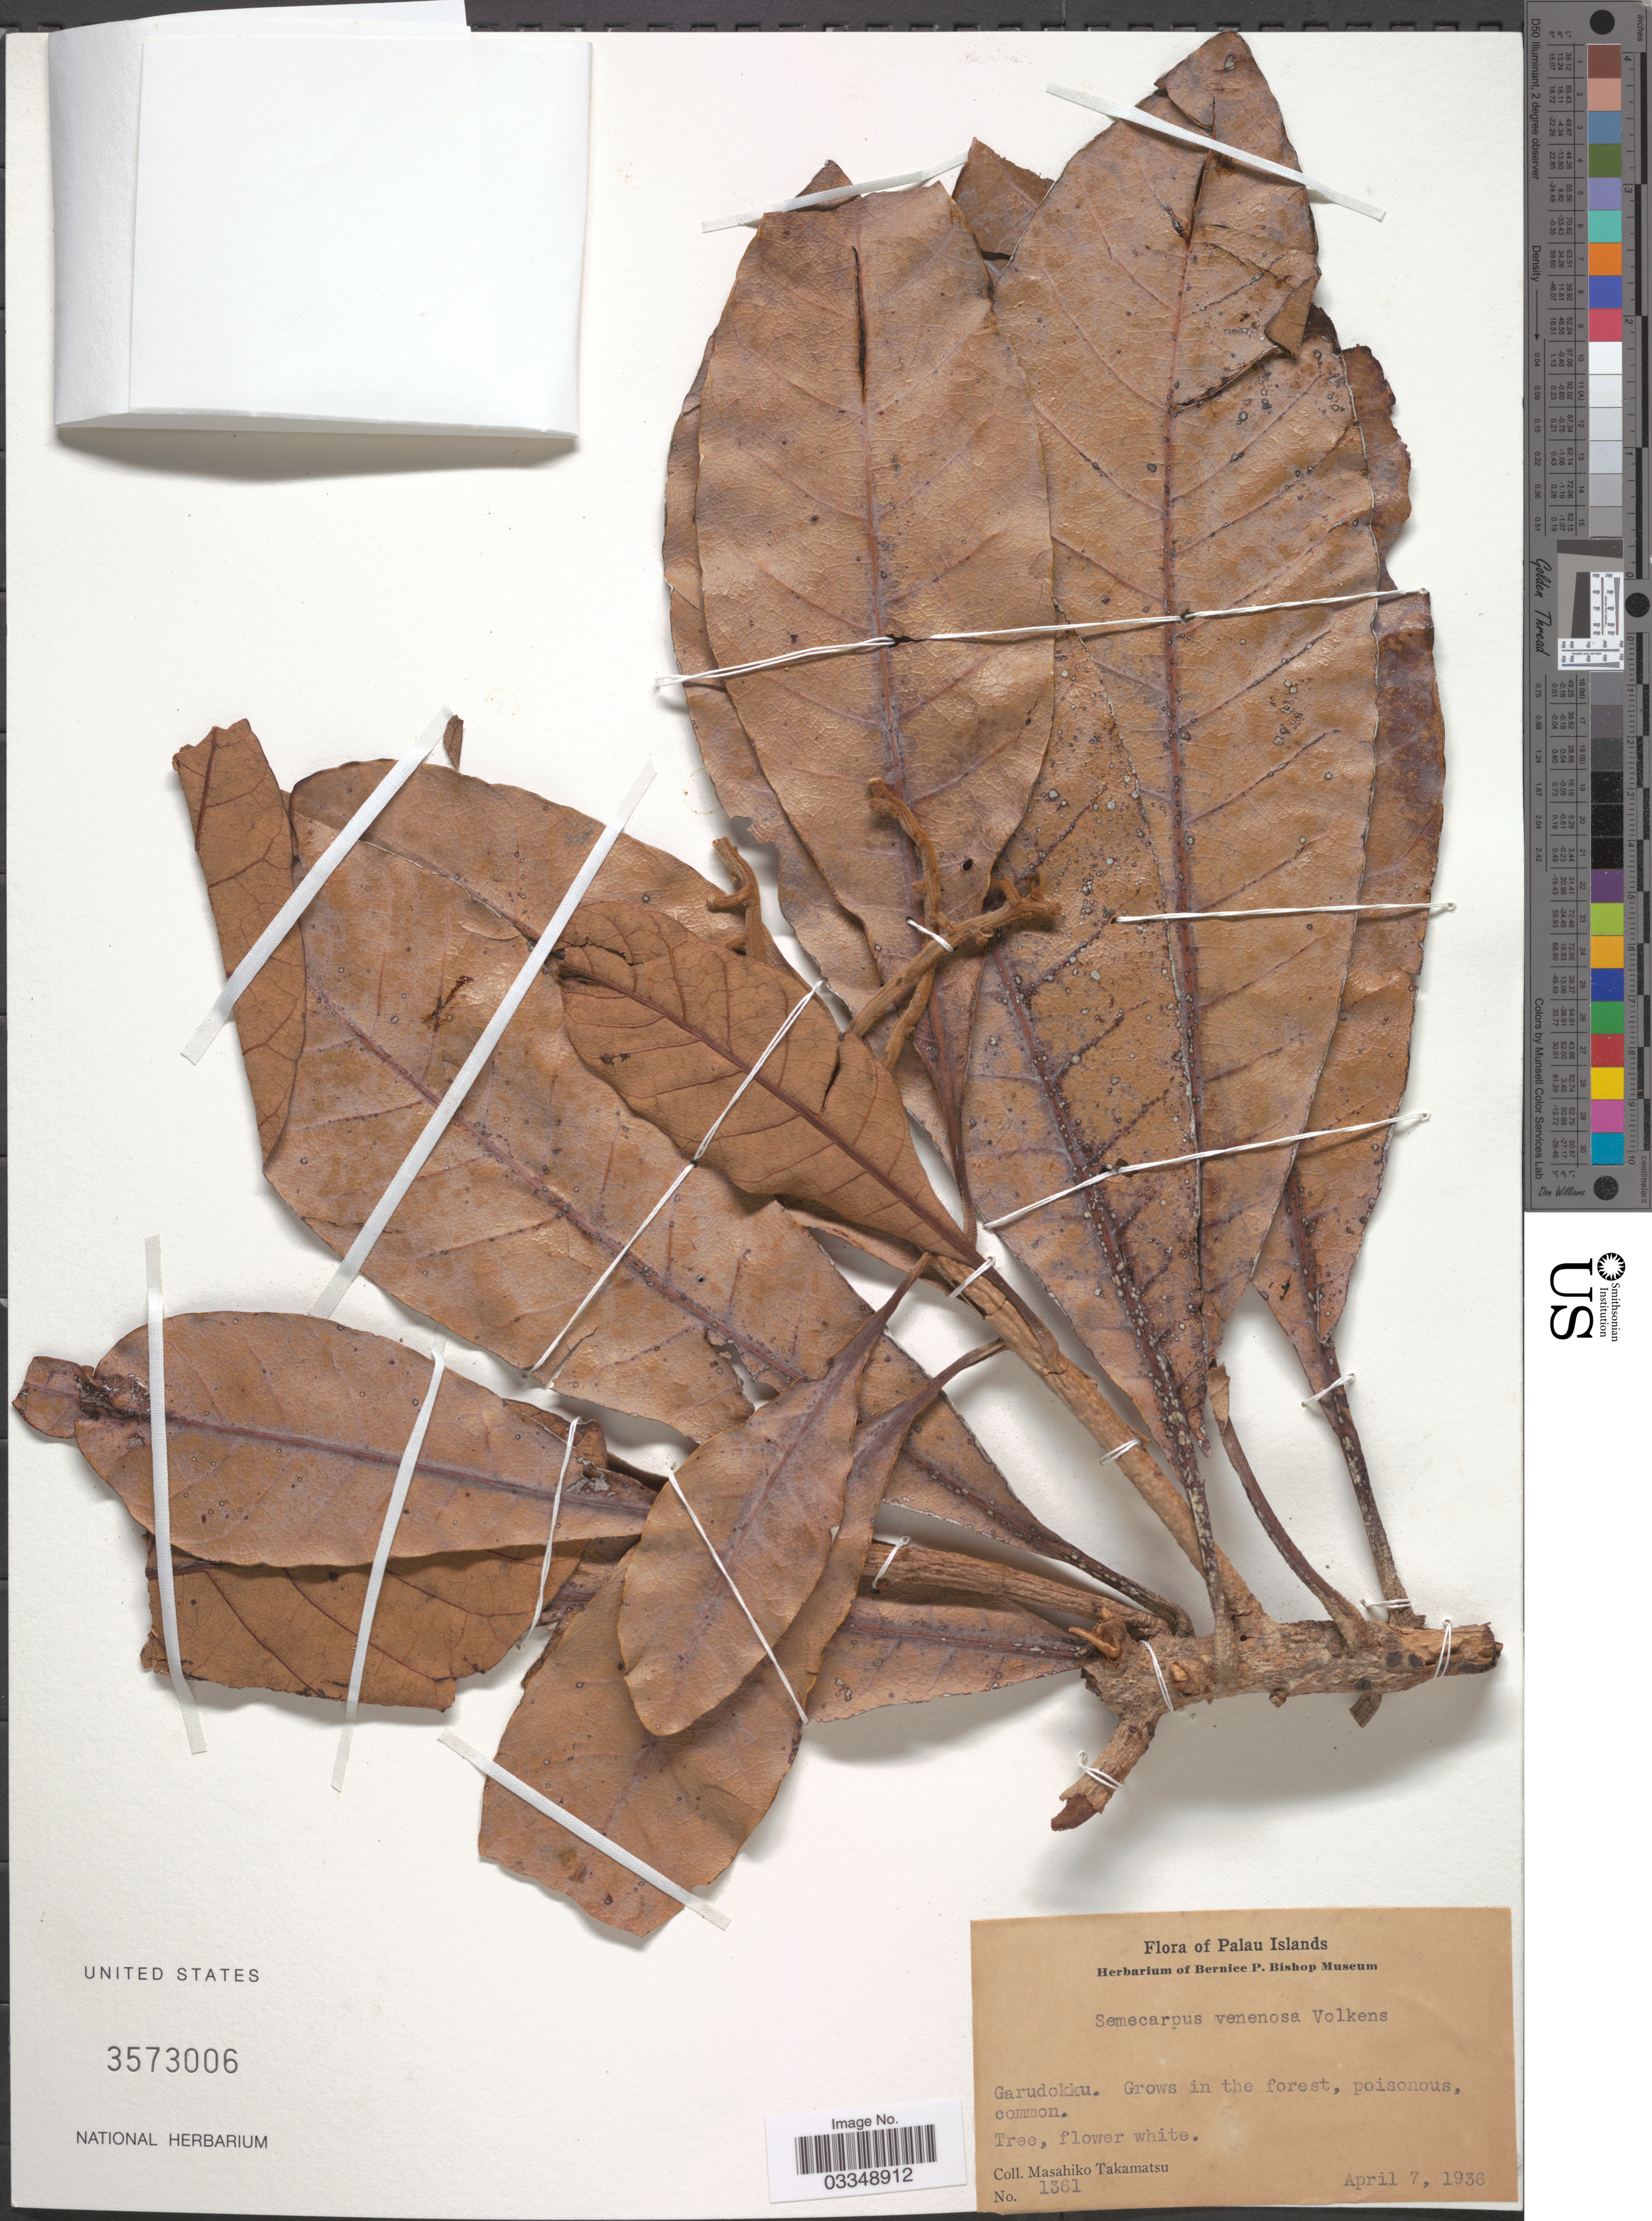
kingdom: Plantae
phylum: Tracheophyta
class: Magnoliopsida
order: Sapindales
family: Anacardiaceae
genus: Semecarpus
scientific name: Semecarpus venenosus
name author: Volk.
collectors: M. Takamatsu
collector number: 1361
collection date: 1936-04-07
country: Palau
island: Babeldaob [Babelthuap]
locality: Palau Islands. Garudokku.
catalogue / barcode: US 3573006